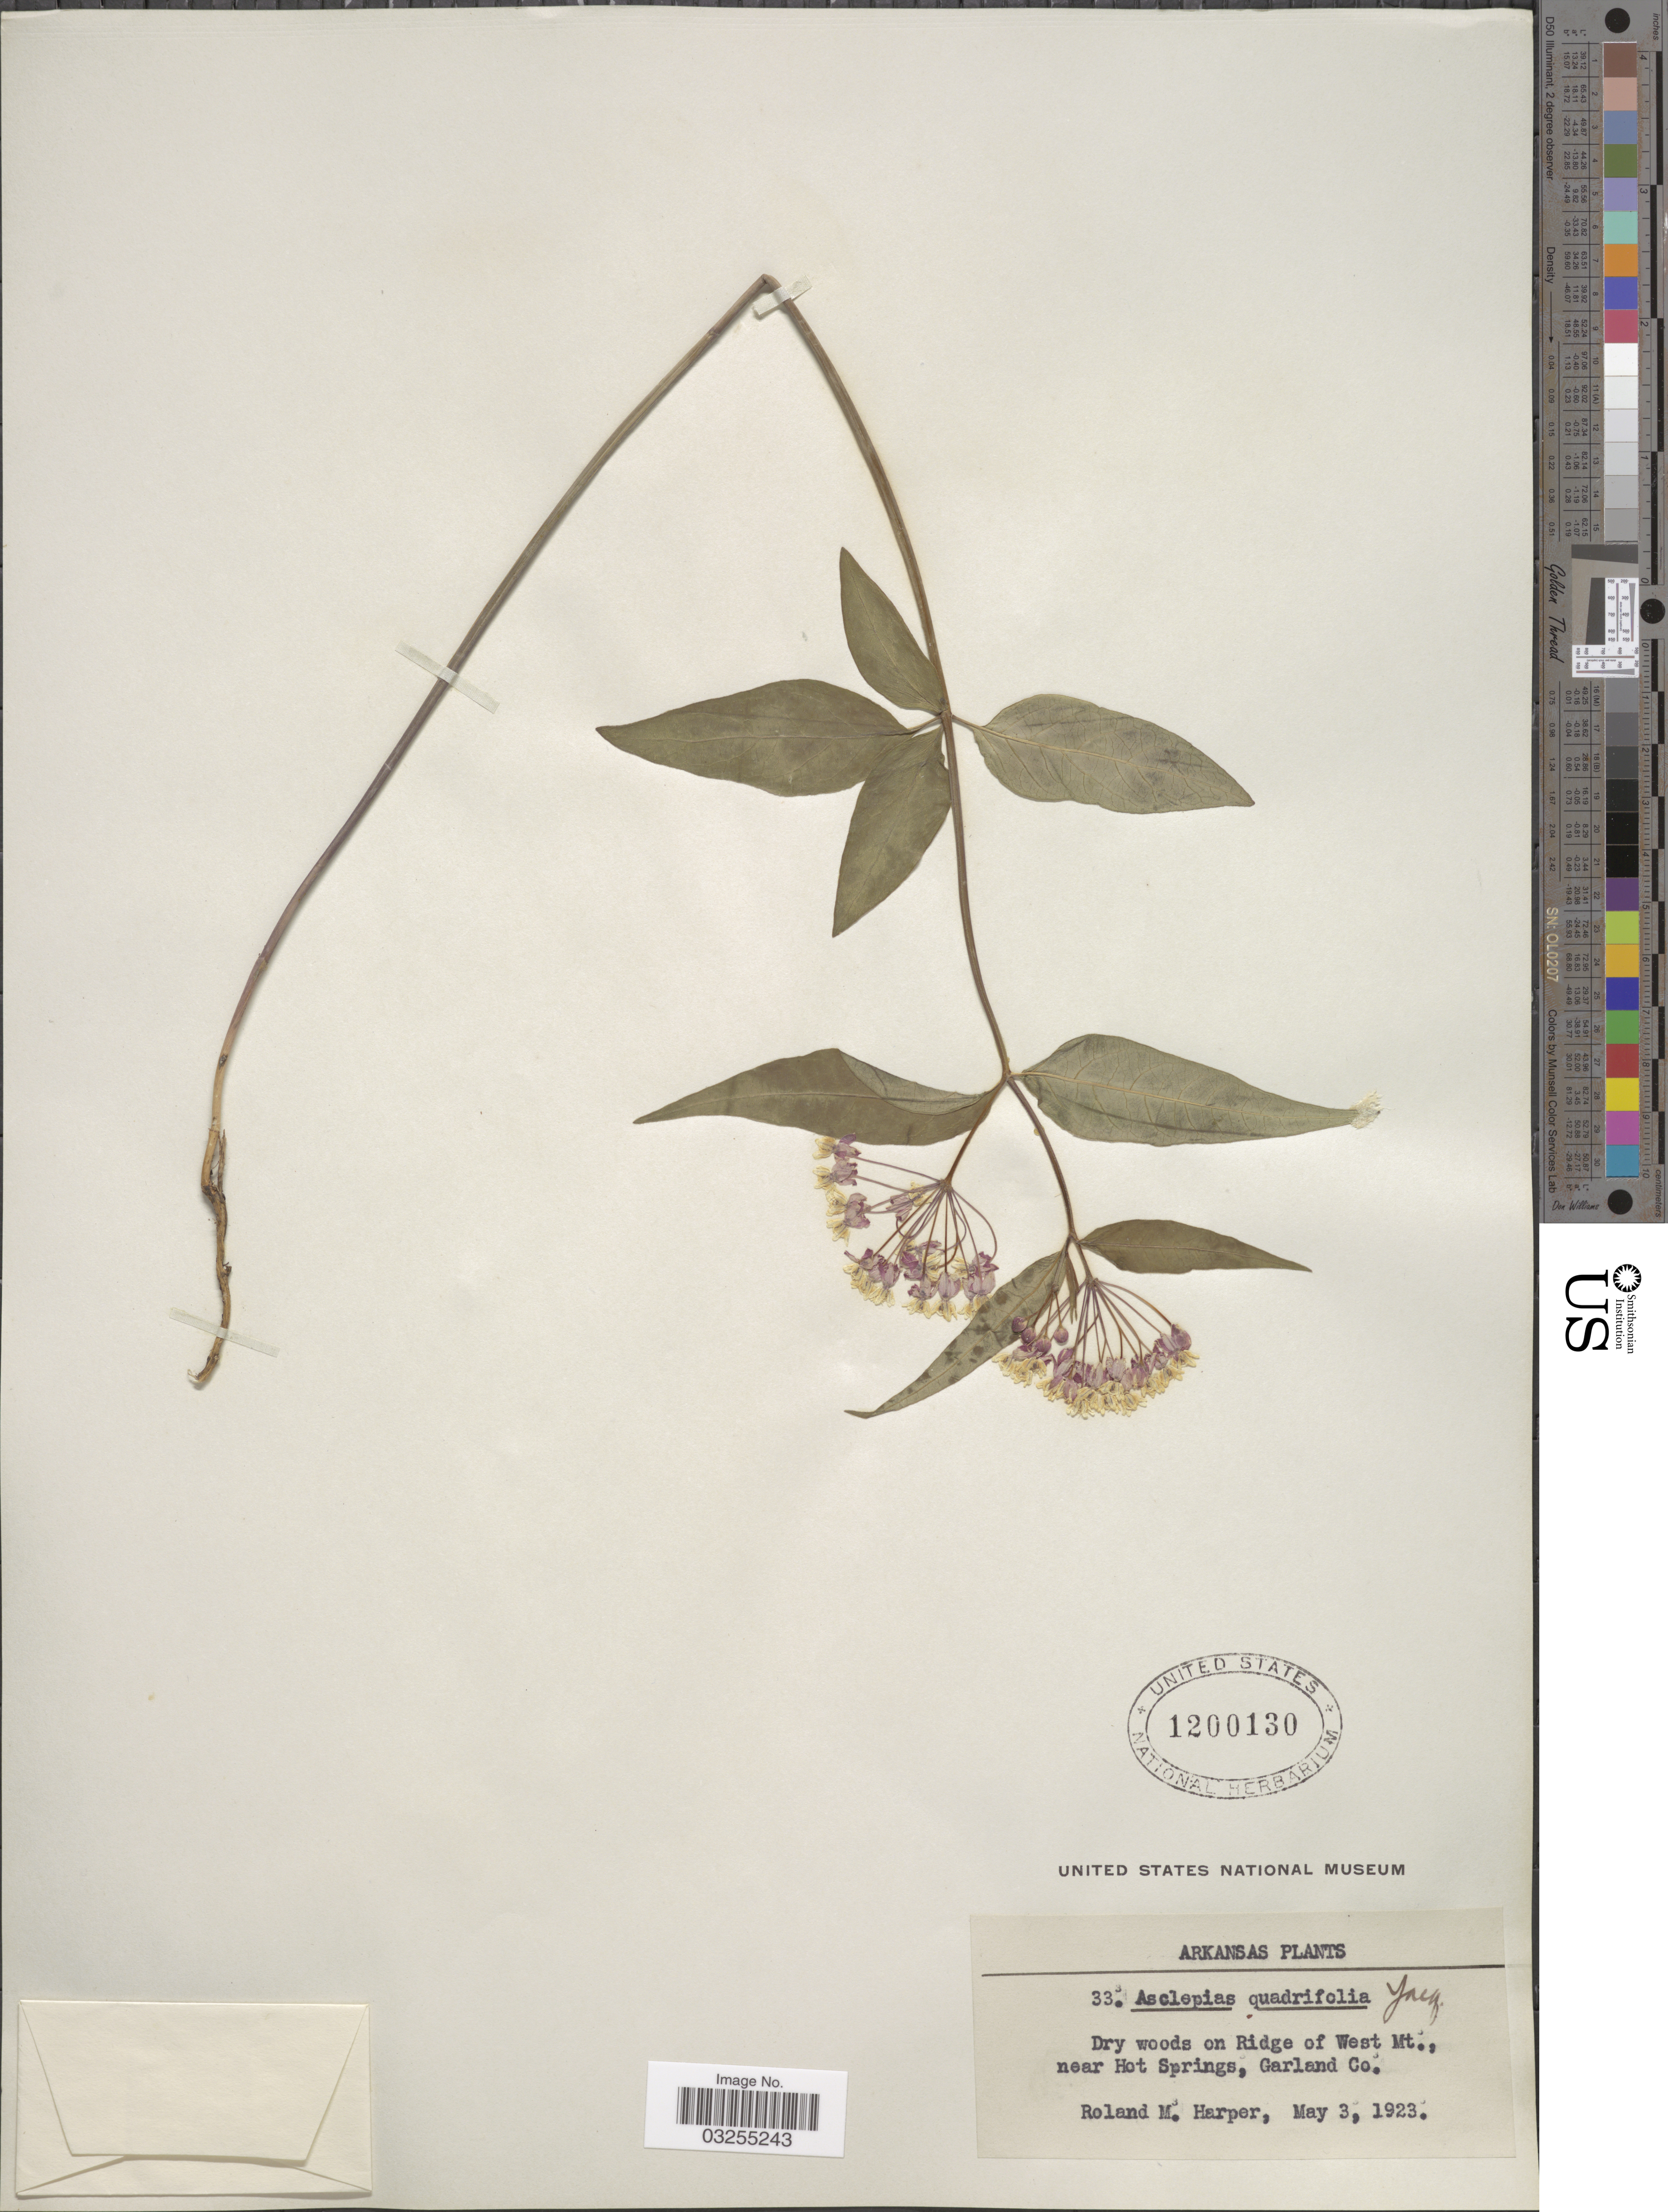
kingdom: Plantae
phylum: Tracheophyta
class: Magnoliopsida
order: Gentianales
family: Apocynaceae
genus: Asclepias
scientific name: Asclepias quadrifolia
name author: Jacq.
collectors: R. M. Harper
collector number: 33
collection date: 1923-05-03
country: United States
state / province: Arkansas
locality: Dry woods on Ridge of West Mt., near Hot Springs, Garland Co.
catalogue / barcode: US 1200130